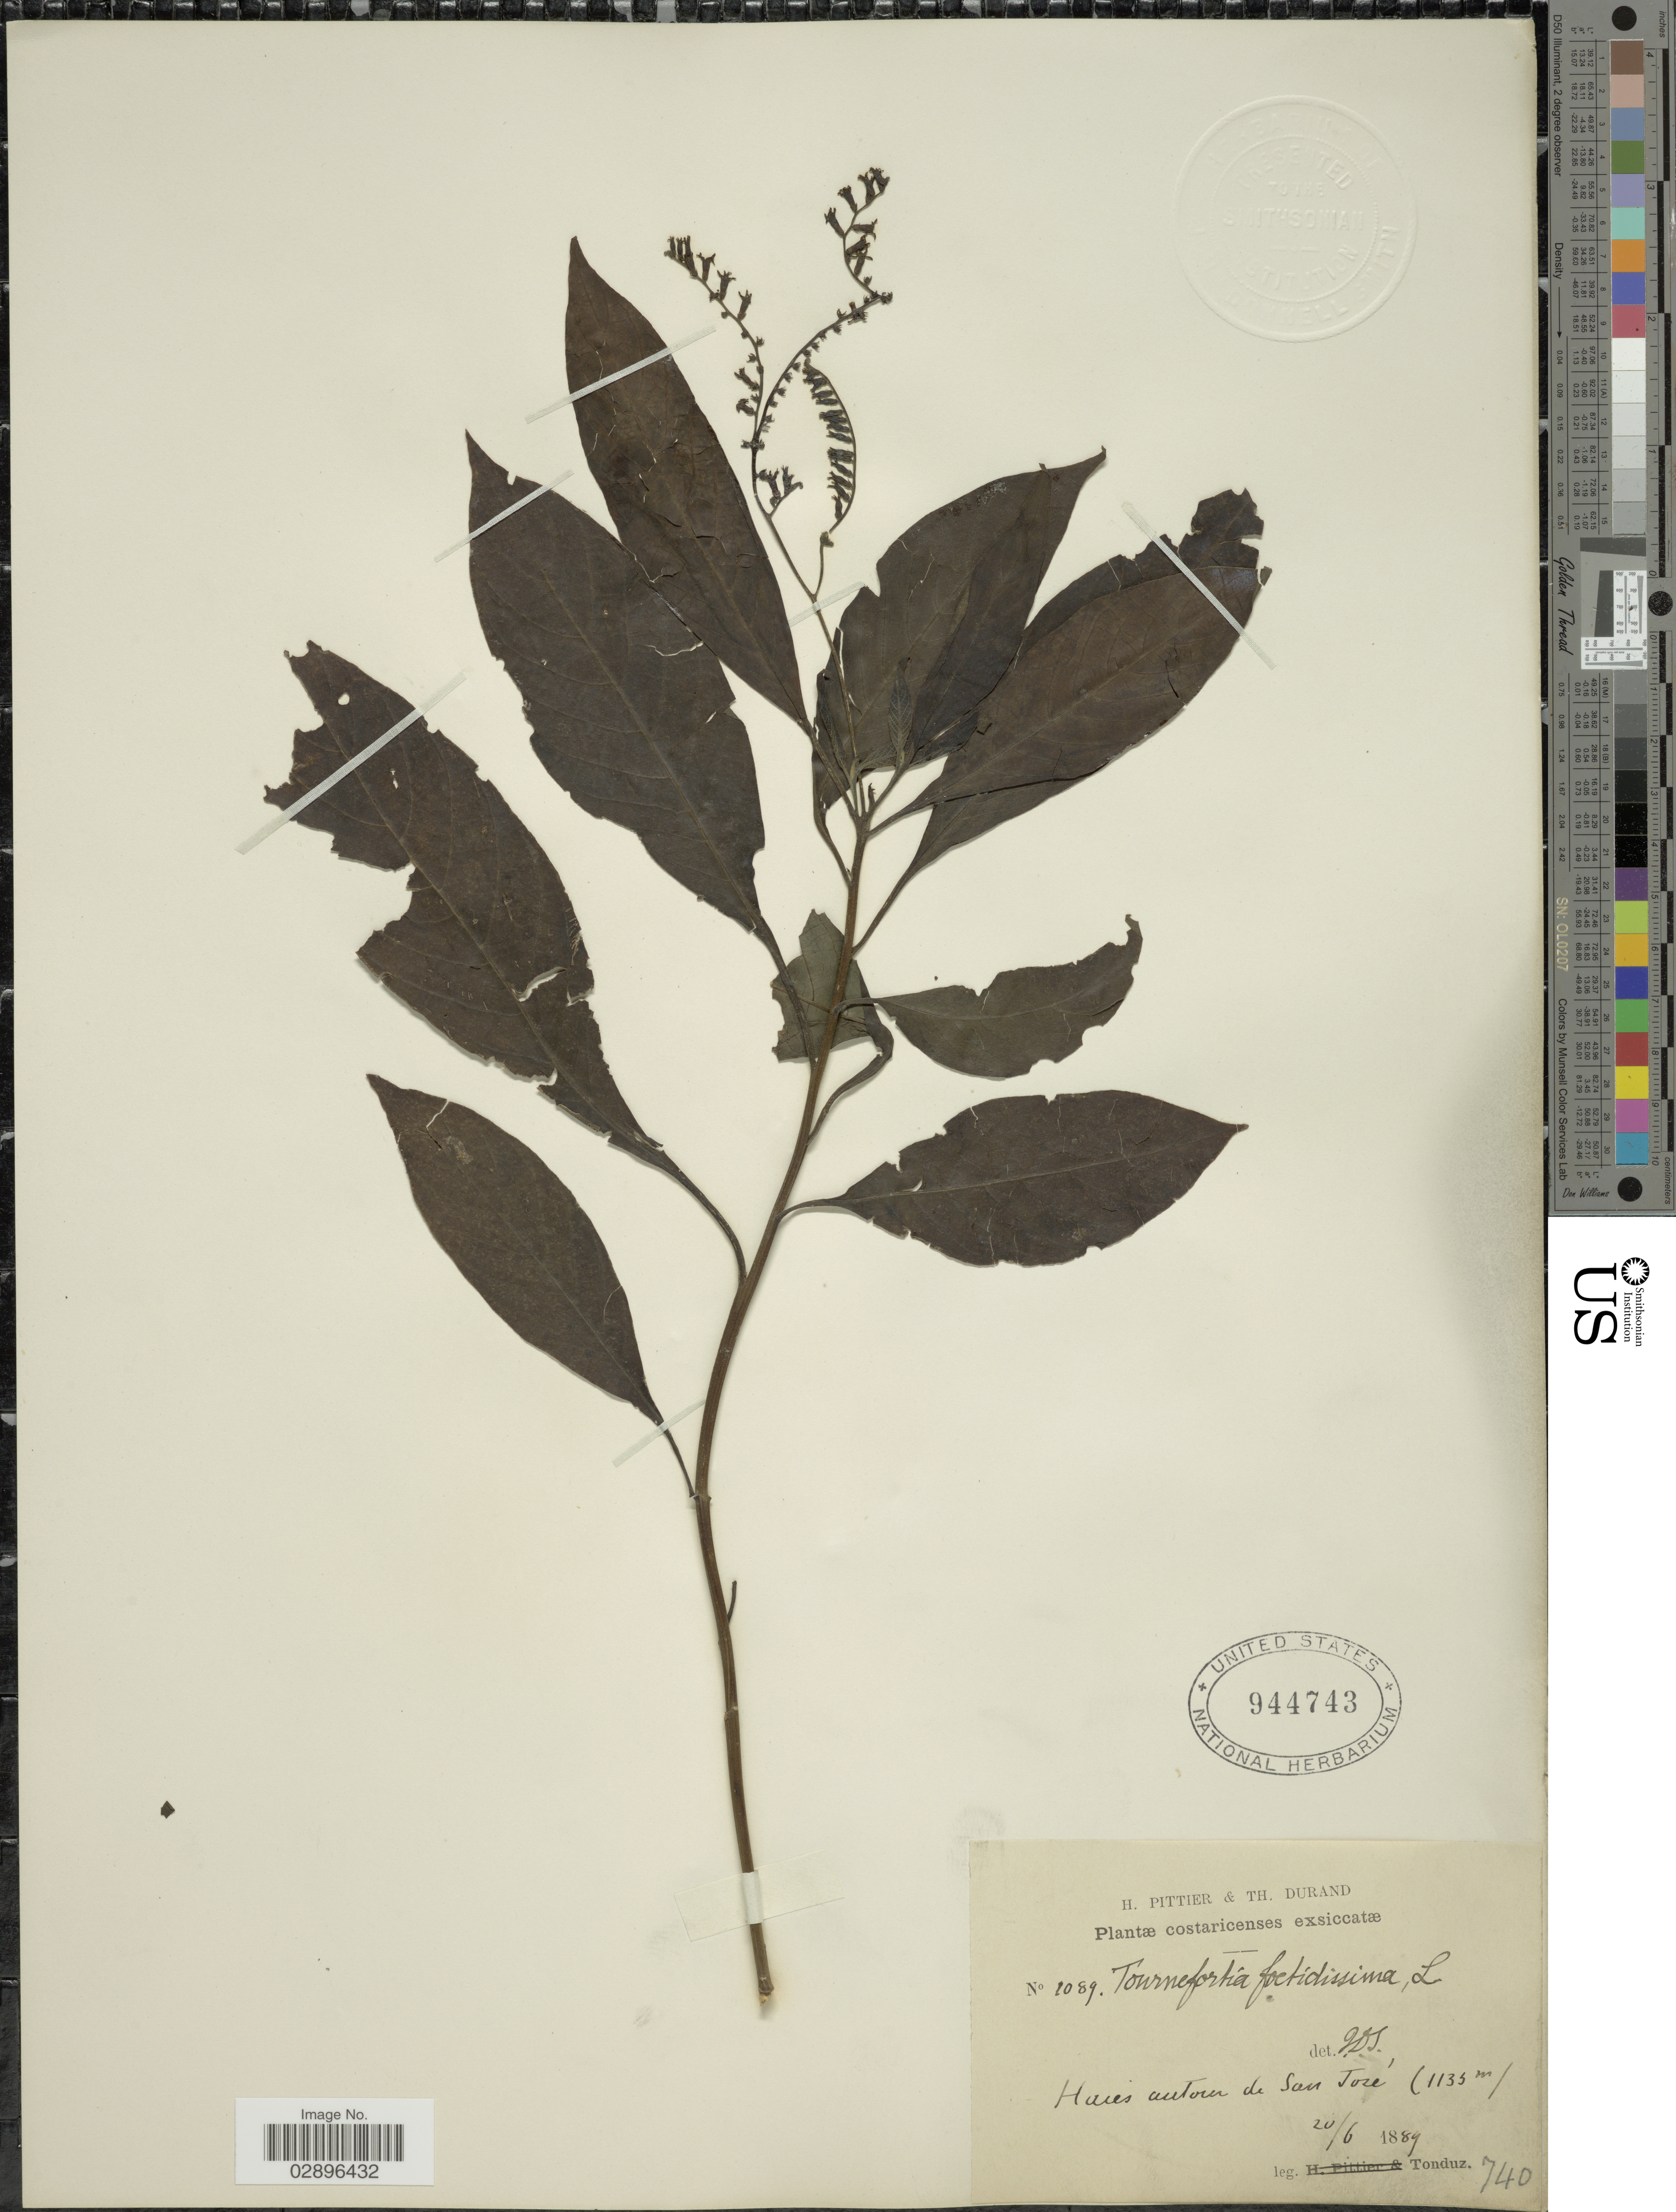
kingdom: Plantae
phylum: Tracheophyta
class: Magnoliopsida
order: Boraginales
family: Heliotropiaceae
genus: Tournefortia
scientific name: Tournefortia glabra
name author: L.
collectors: Tonduz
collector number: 1089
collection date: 1889-06-20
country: Costa Rica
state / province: San José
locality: Haies autour de San José.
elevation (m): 1133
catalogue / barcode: US 944743